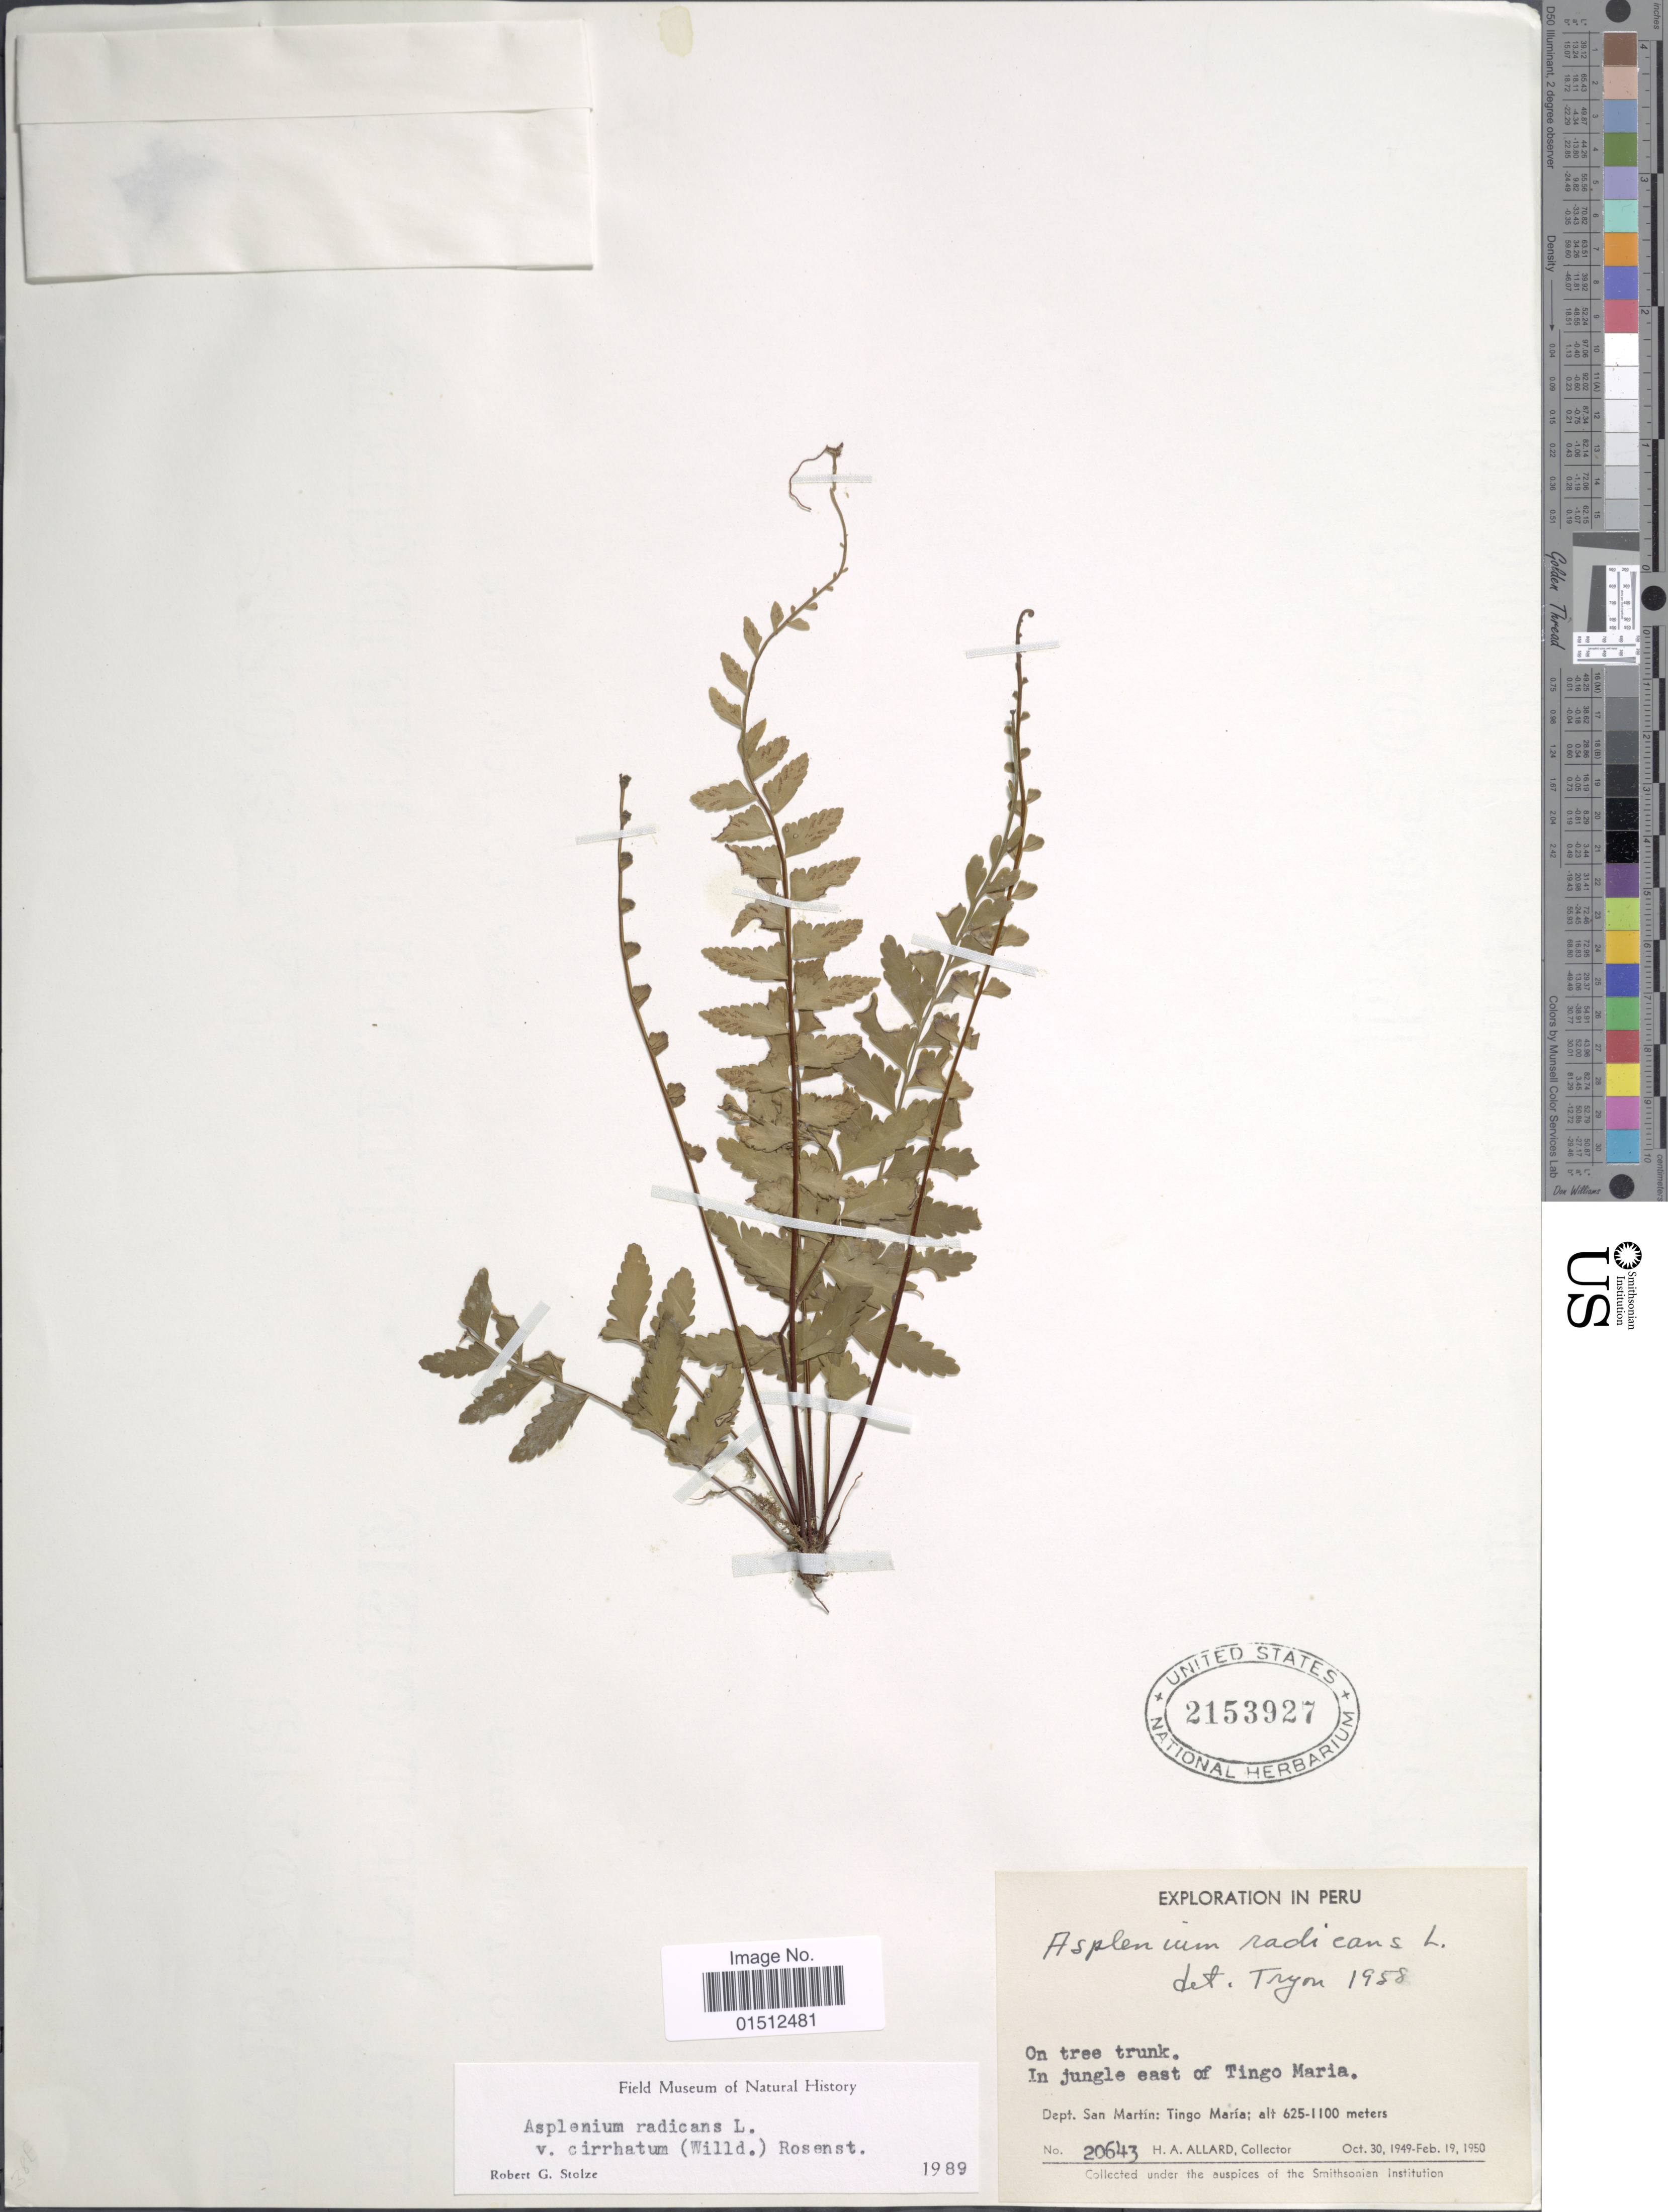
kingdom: Plantae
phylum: Tracheophyta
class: Polypodiopsida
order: Polypodiales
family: Aspleniaceae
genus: Asplenium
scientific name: Asplenium radicans var. cirrhatum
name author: (Rich. ex Willd.) Rosenst.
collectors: H. A. Allard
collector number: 20643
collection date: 1949-10-30/1950-02-19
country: Peru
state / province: San Martín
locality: Peru. In jungle east of Tingo Maria. Dept. San Martin: Tingo Maria.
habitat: in jungle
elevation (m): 625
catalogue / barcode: US 2153927